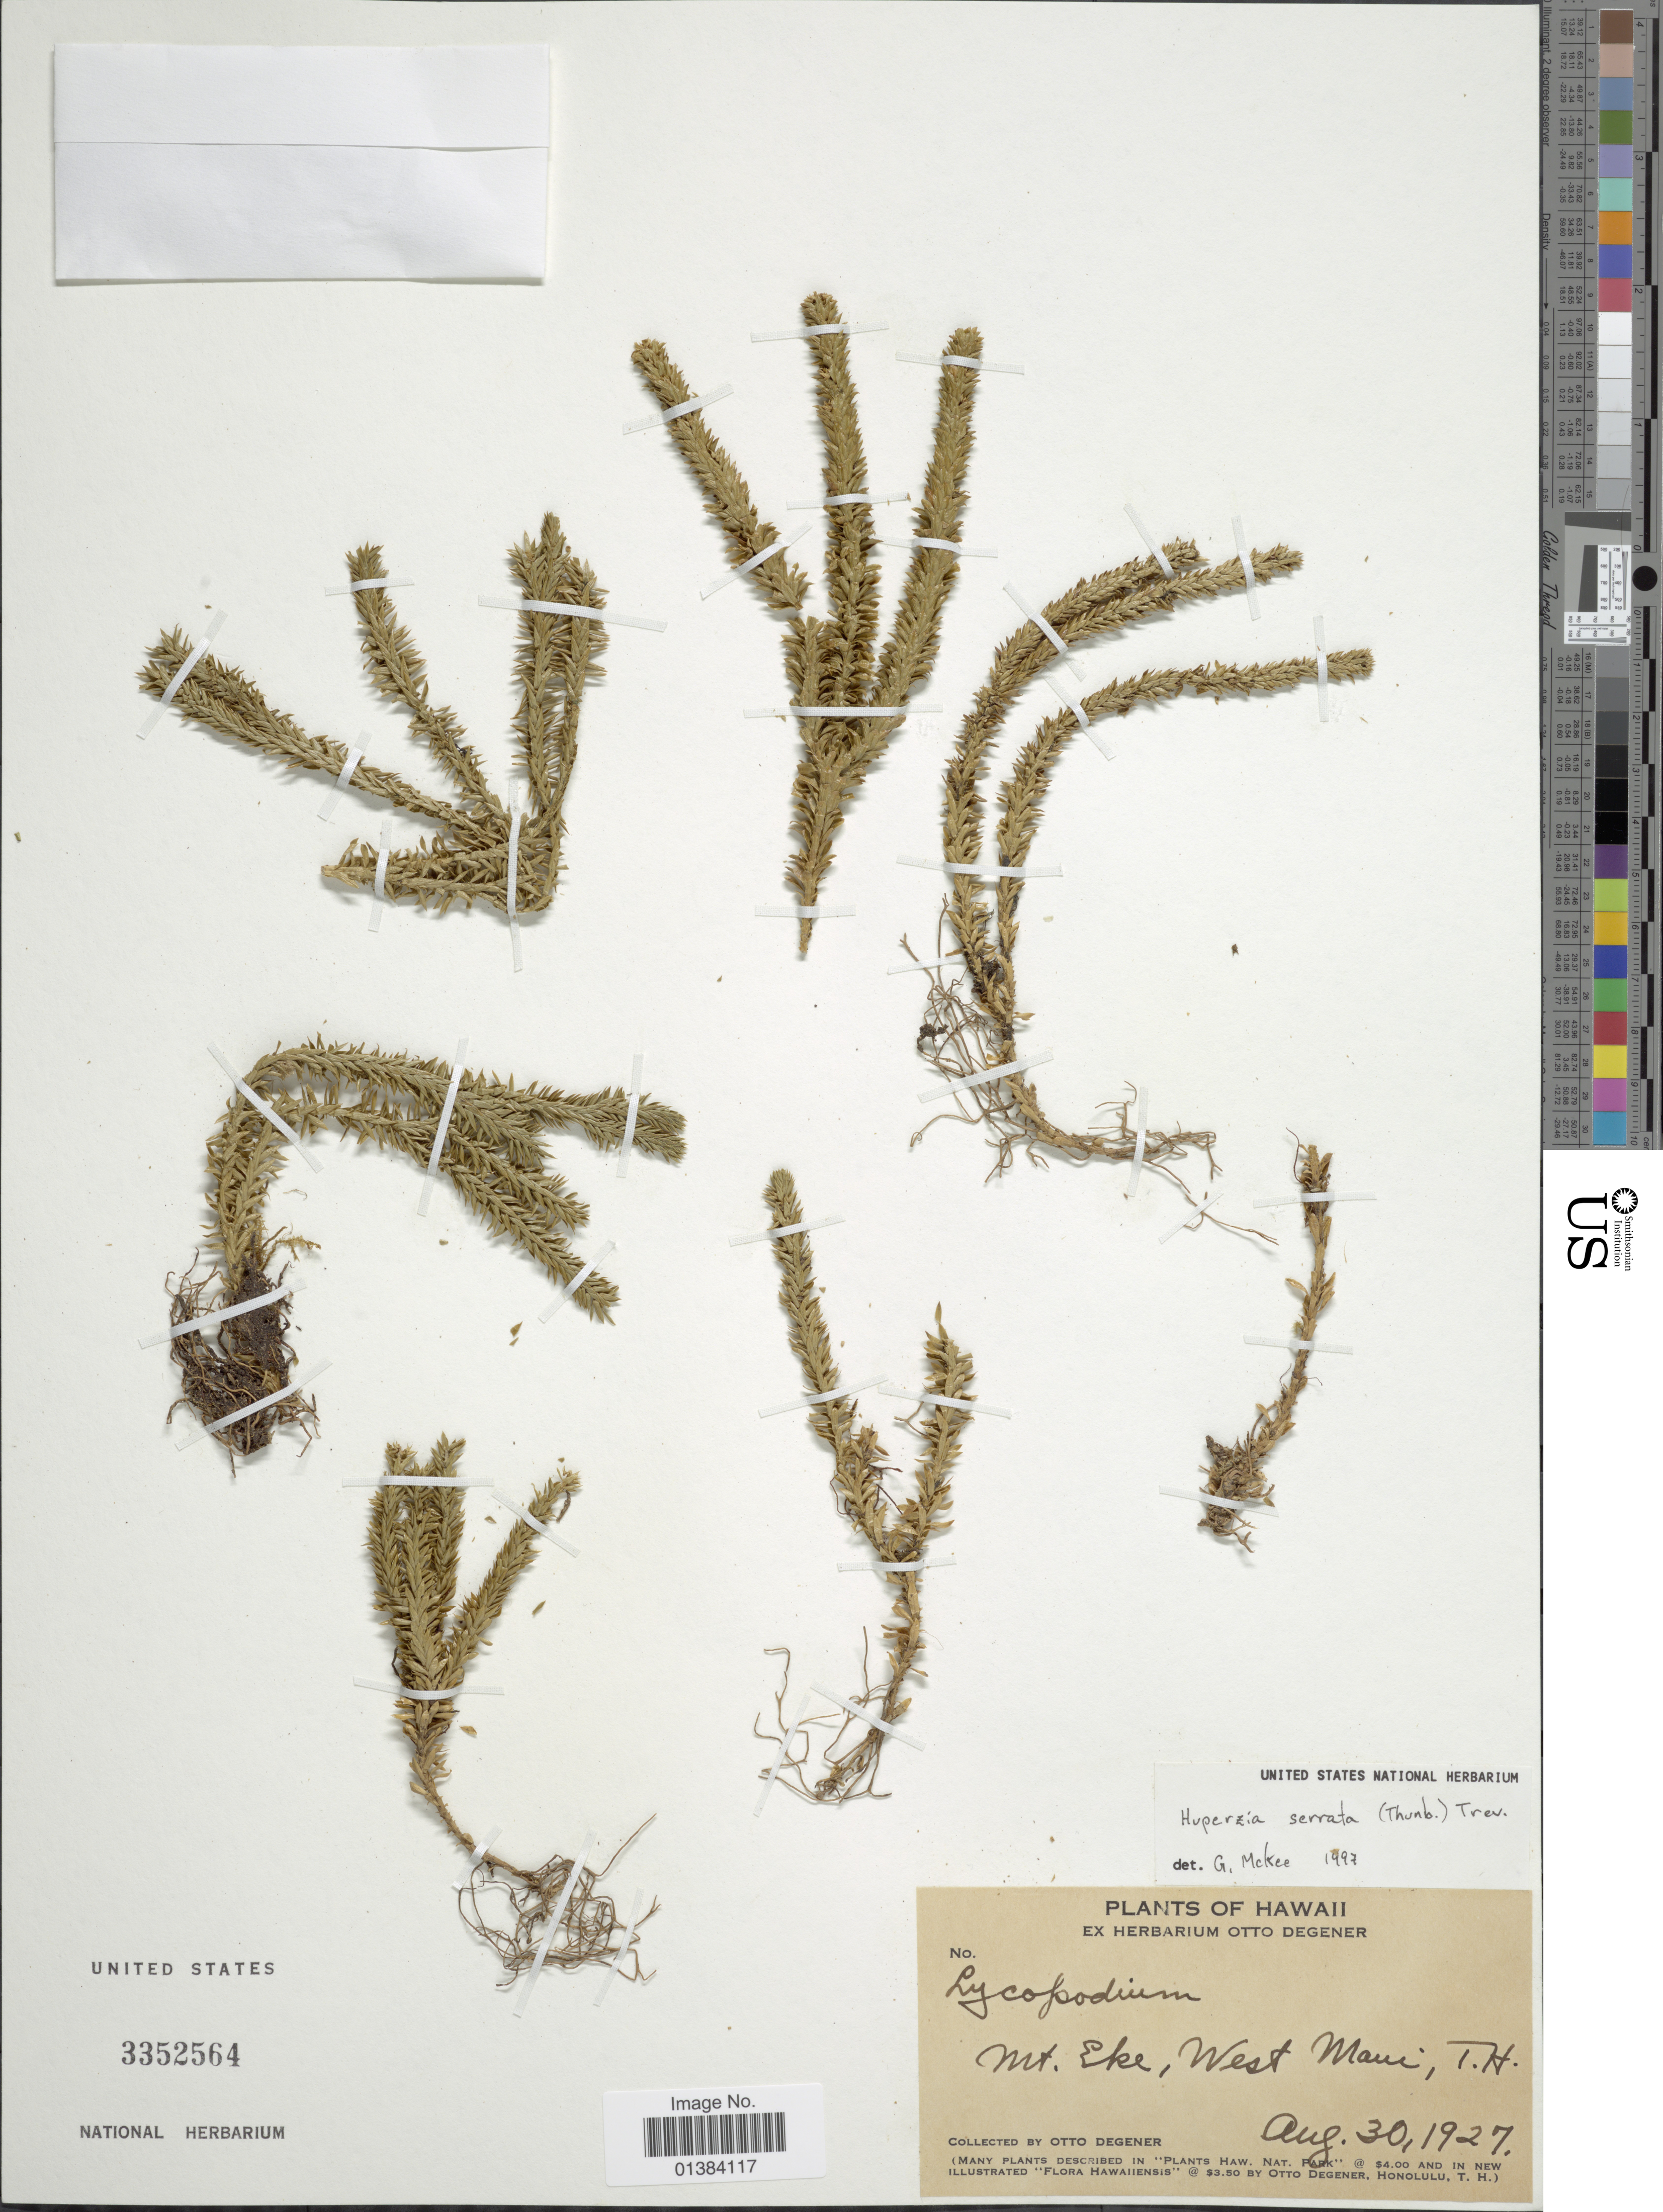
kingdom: Plantae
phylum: Tracheophyta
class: Lycopodiopsida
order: Lycopodiales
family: Lycopodiaceae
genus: Huperzia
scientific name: Huperzia serrata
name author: (Thunb.) Trevis.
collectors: O. Degener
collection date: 1927-08-30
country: United States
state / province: Hawaii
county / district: Maui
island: Maui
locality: Mt. Eke, West Maui, T.H.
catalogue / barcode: US 3352564